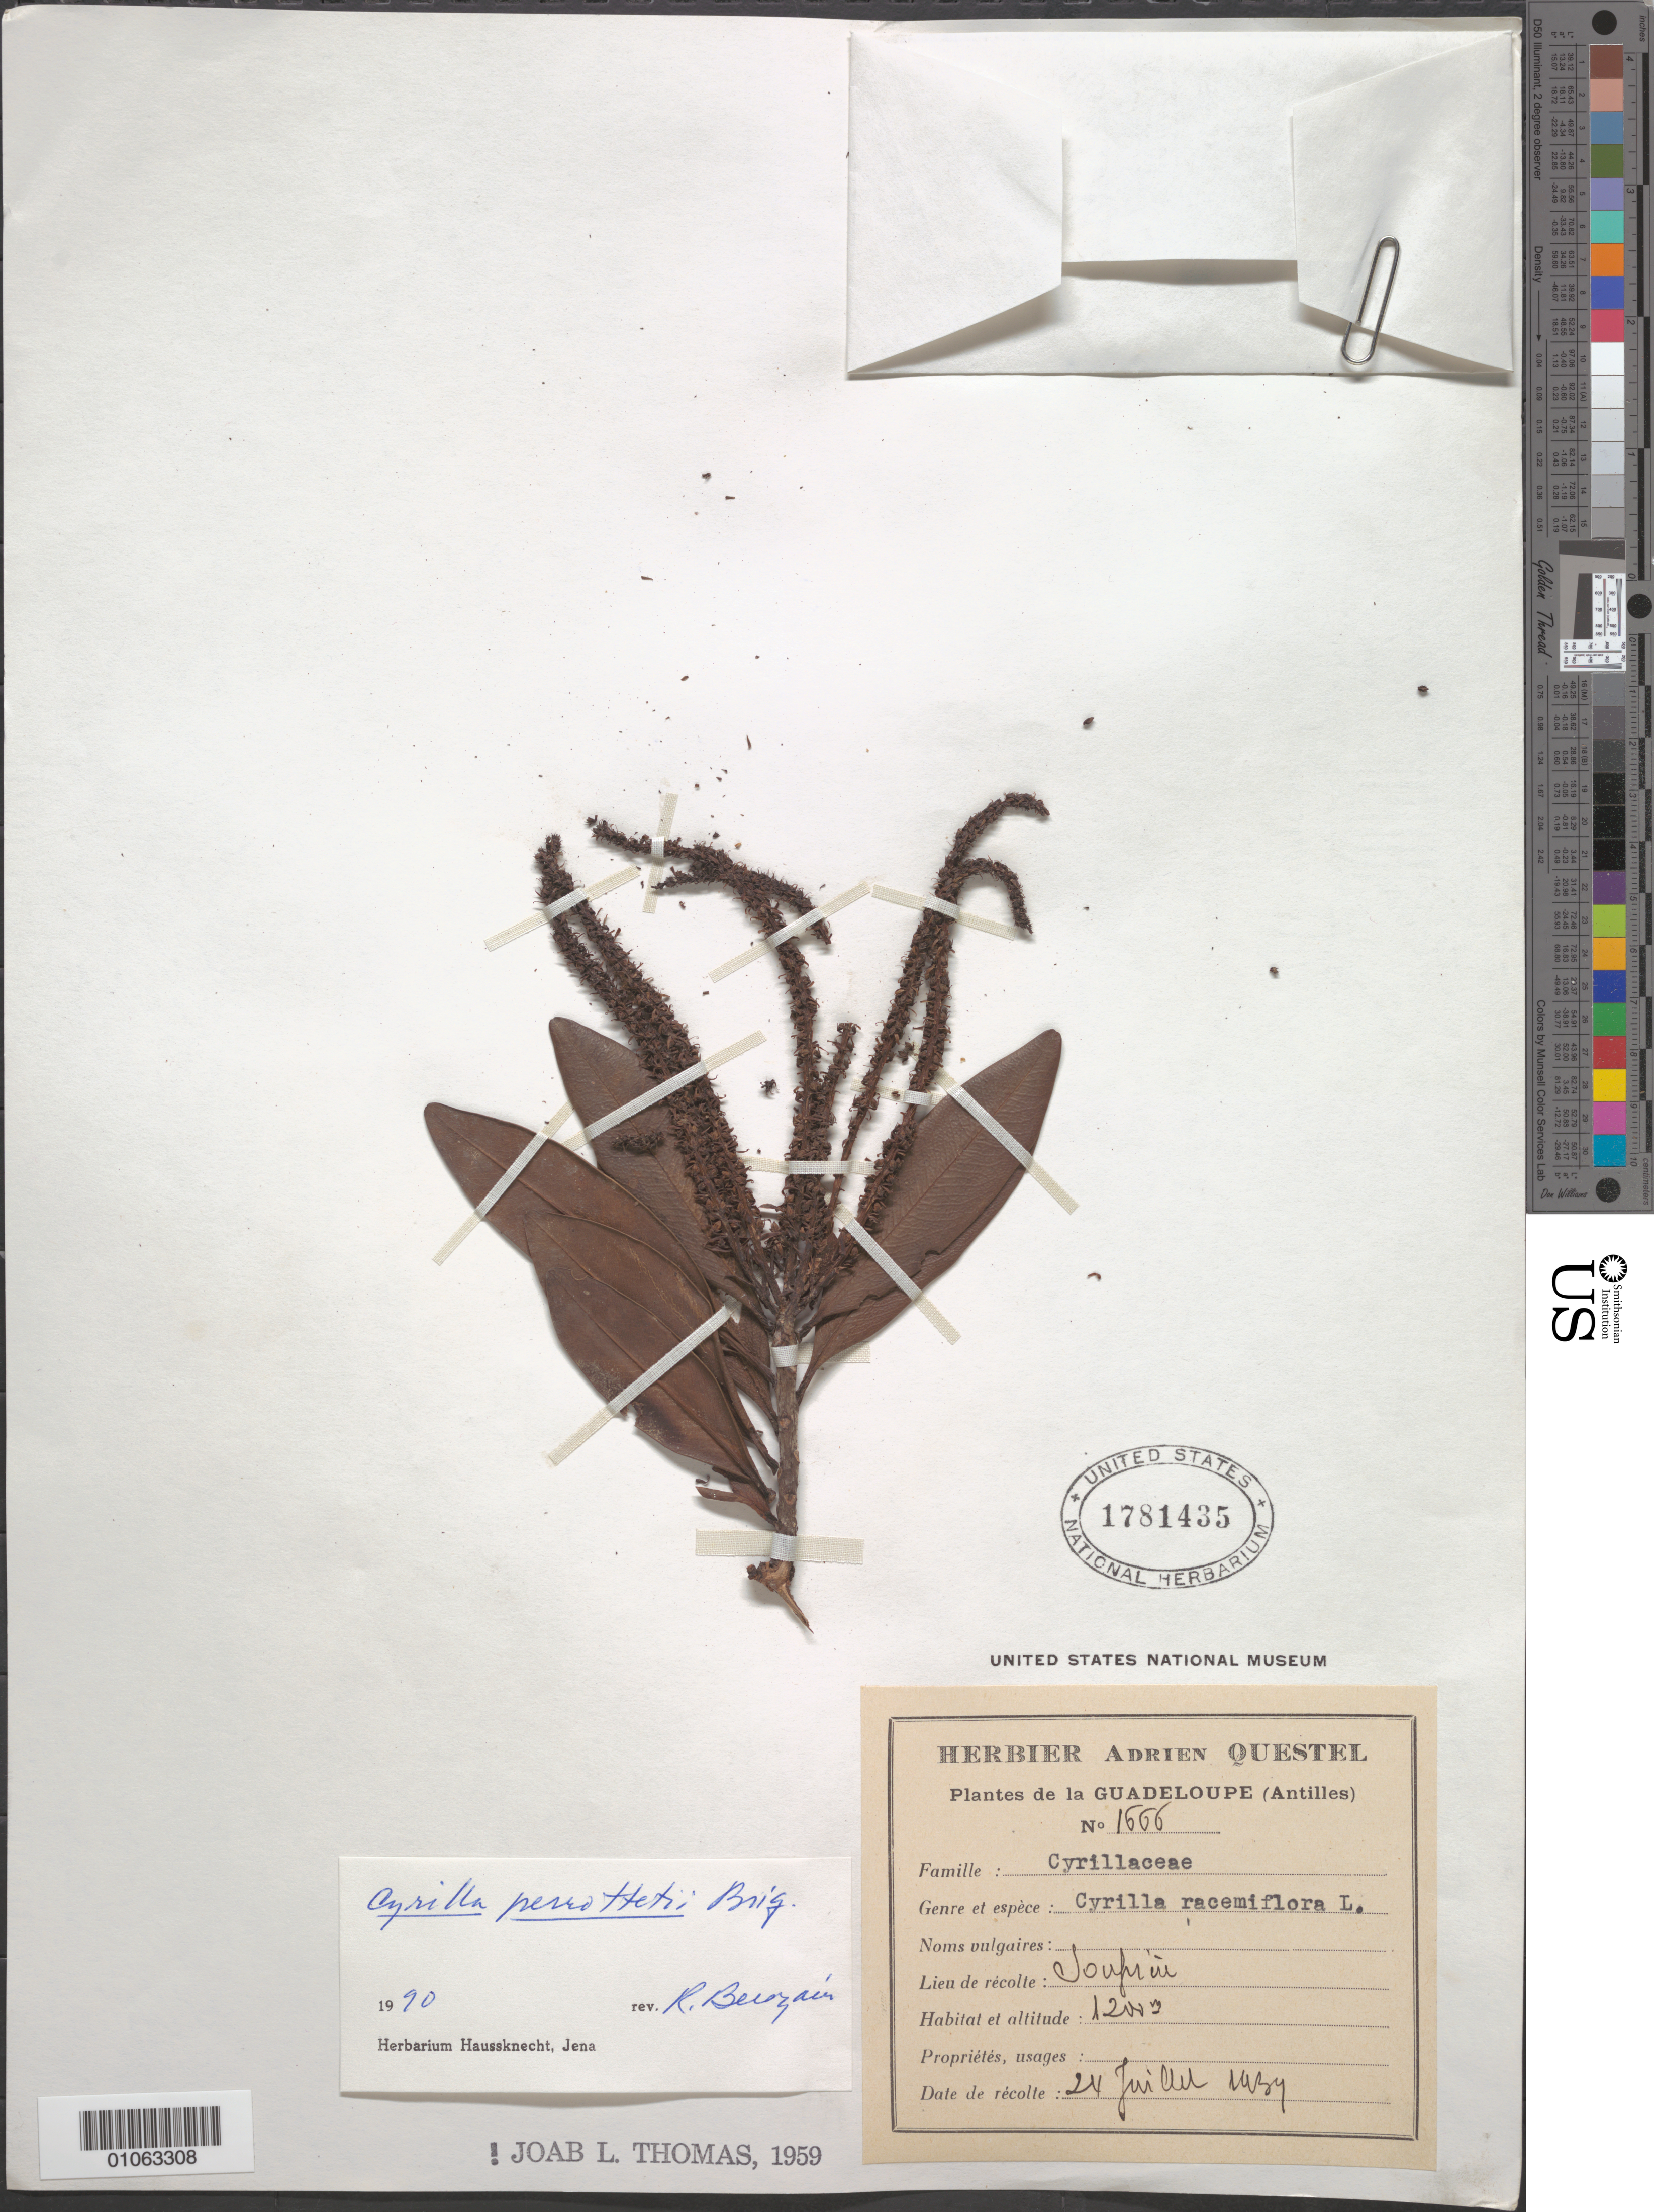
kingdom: Plantae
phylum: Tracheophyta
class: Magnoliopsida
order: Ericales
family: Cyrillaceae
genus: Cyrilla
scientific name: Cyrilla perrottetii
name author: Briq.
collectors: A. Questel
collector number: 16666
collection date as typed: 20 Jul 1939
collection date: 1939-07-20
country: Guadeloupe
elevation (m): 1200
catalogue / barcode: US 1781435